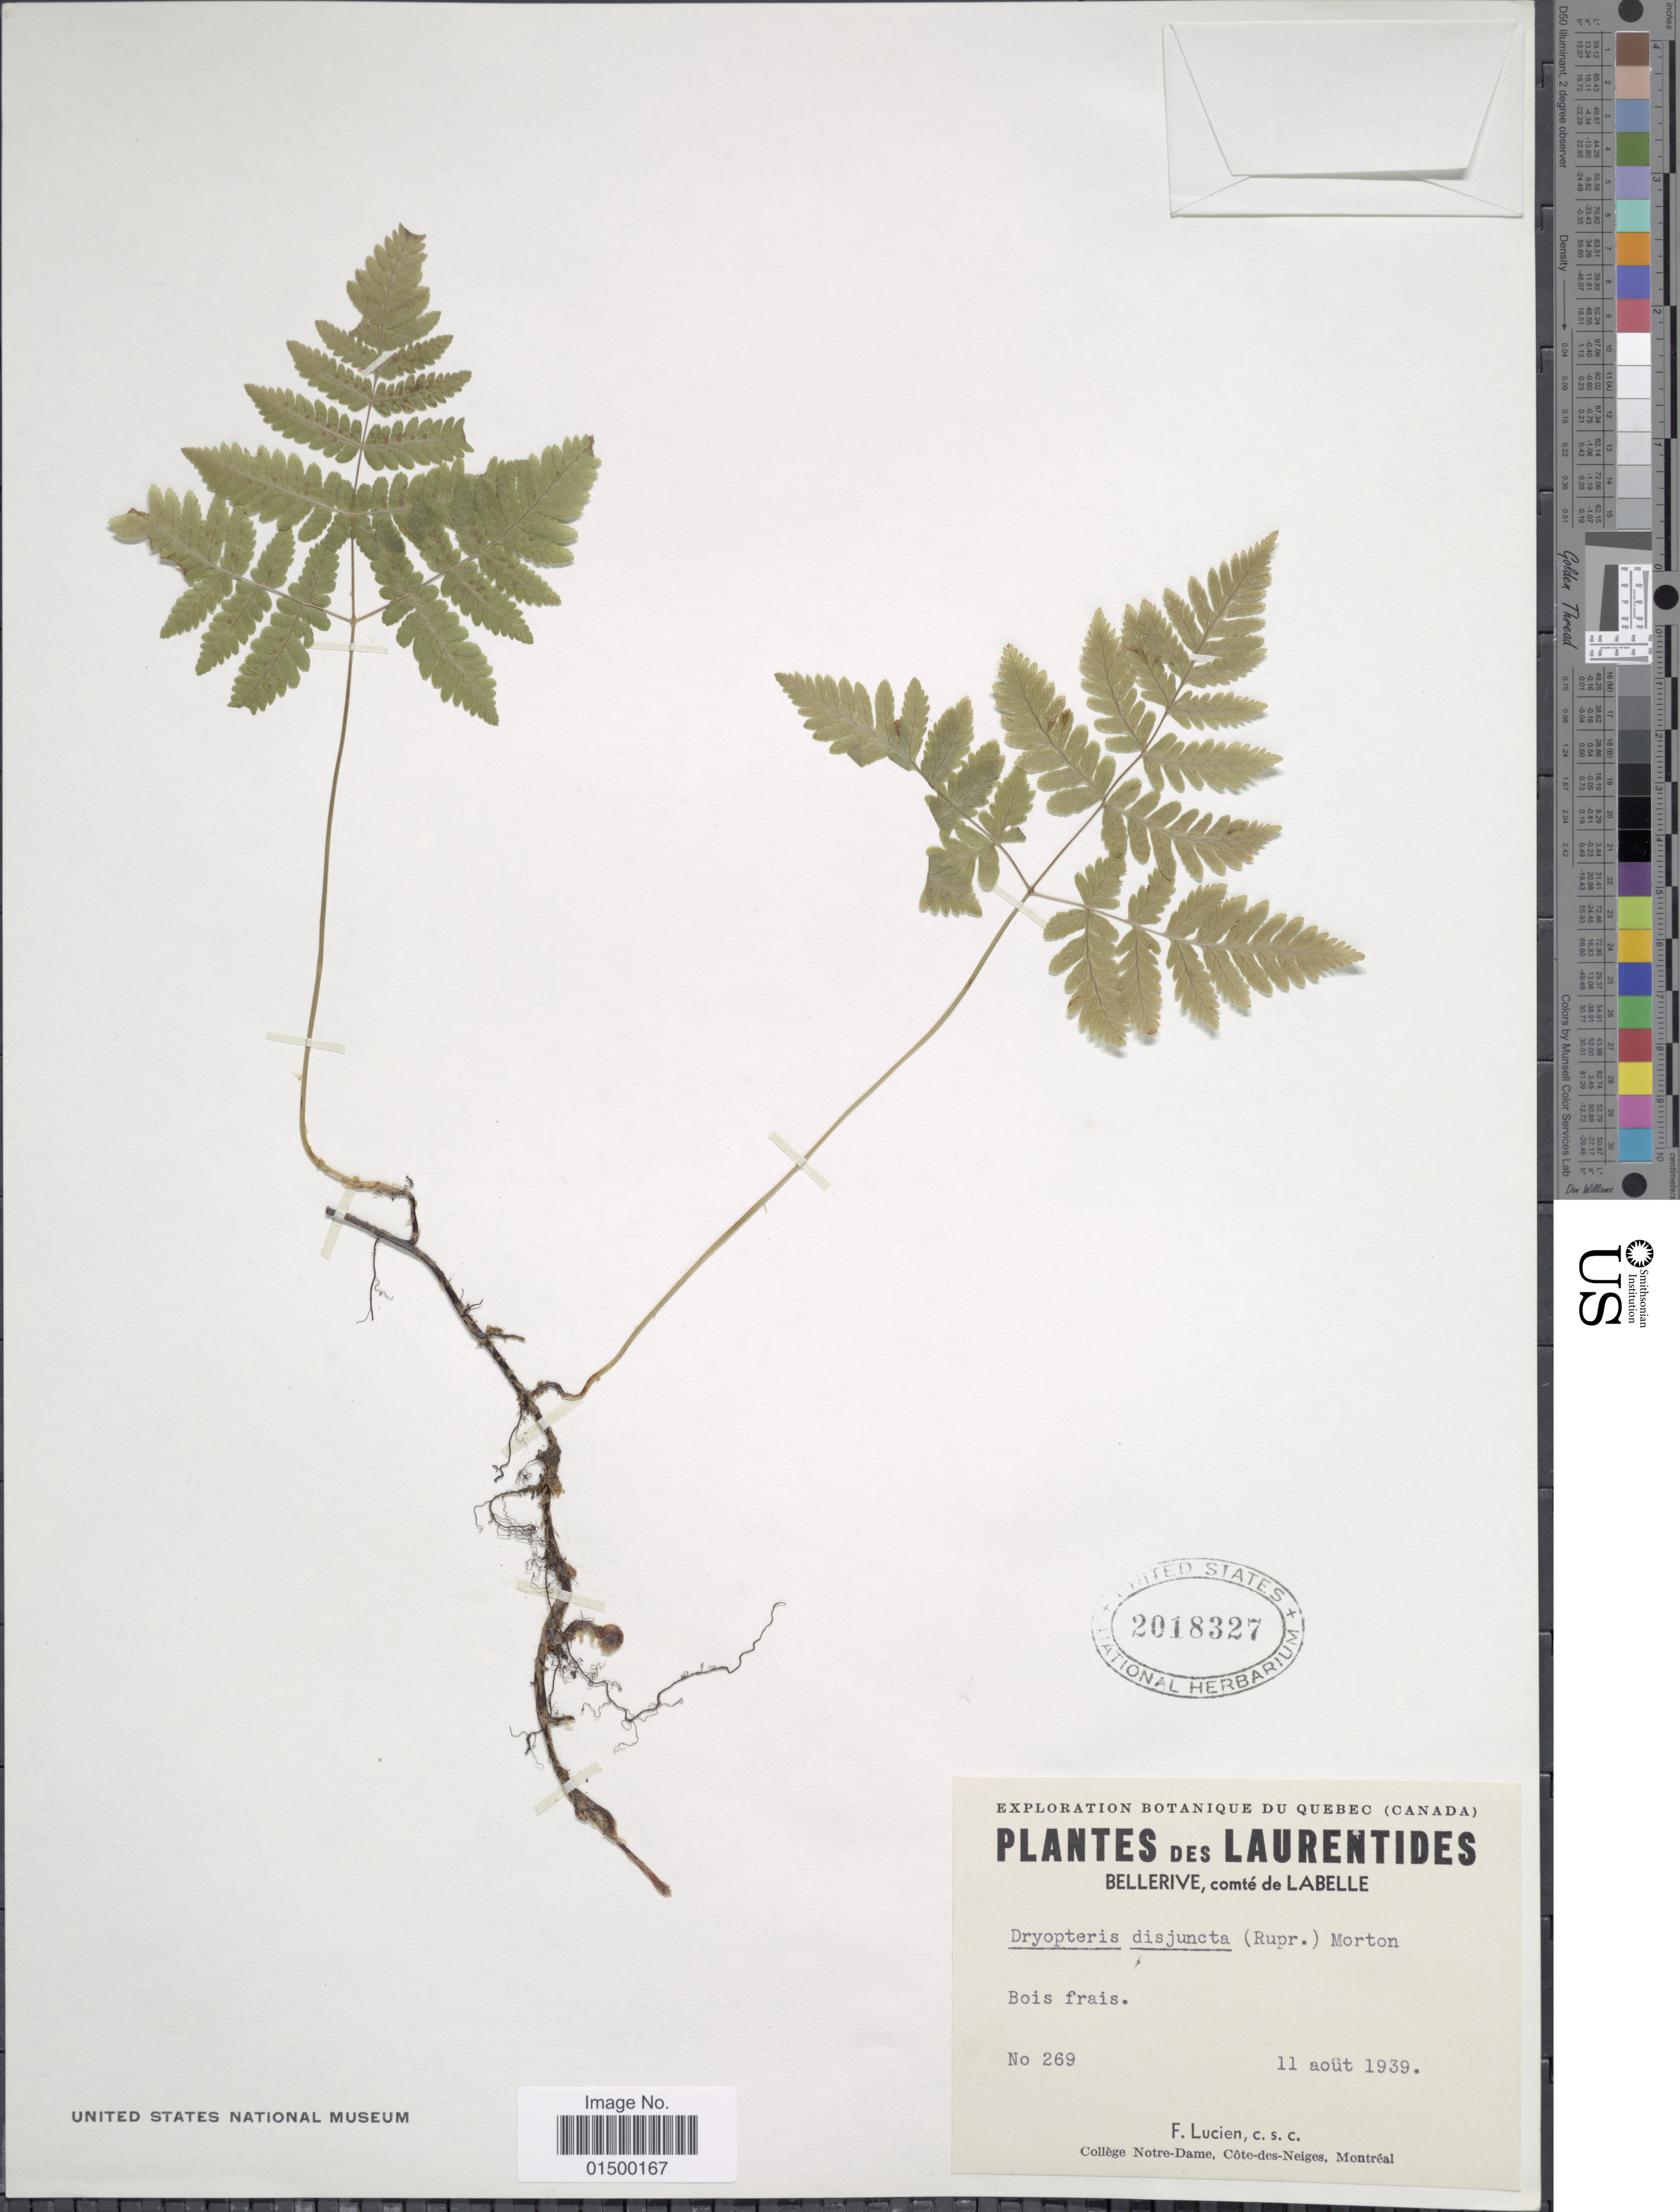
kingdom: Plantae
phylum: Tracheophyta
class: Polypodiopsida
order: Polypodiales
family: Cystopteridaceae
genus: Gymnocarpium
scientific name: Gymnocarpium disjunctum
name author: (Rupr.) Ching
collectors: F. Lucien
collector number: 269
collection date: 1939-08-11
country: Canada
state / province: Quebec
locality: Laurantindes, Bellervive, comte de Labelle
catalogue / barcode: US 2018327